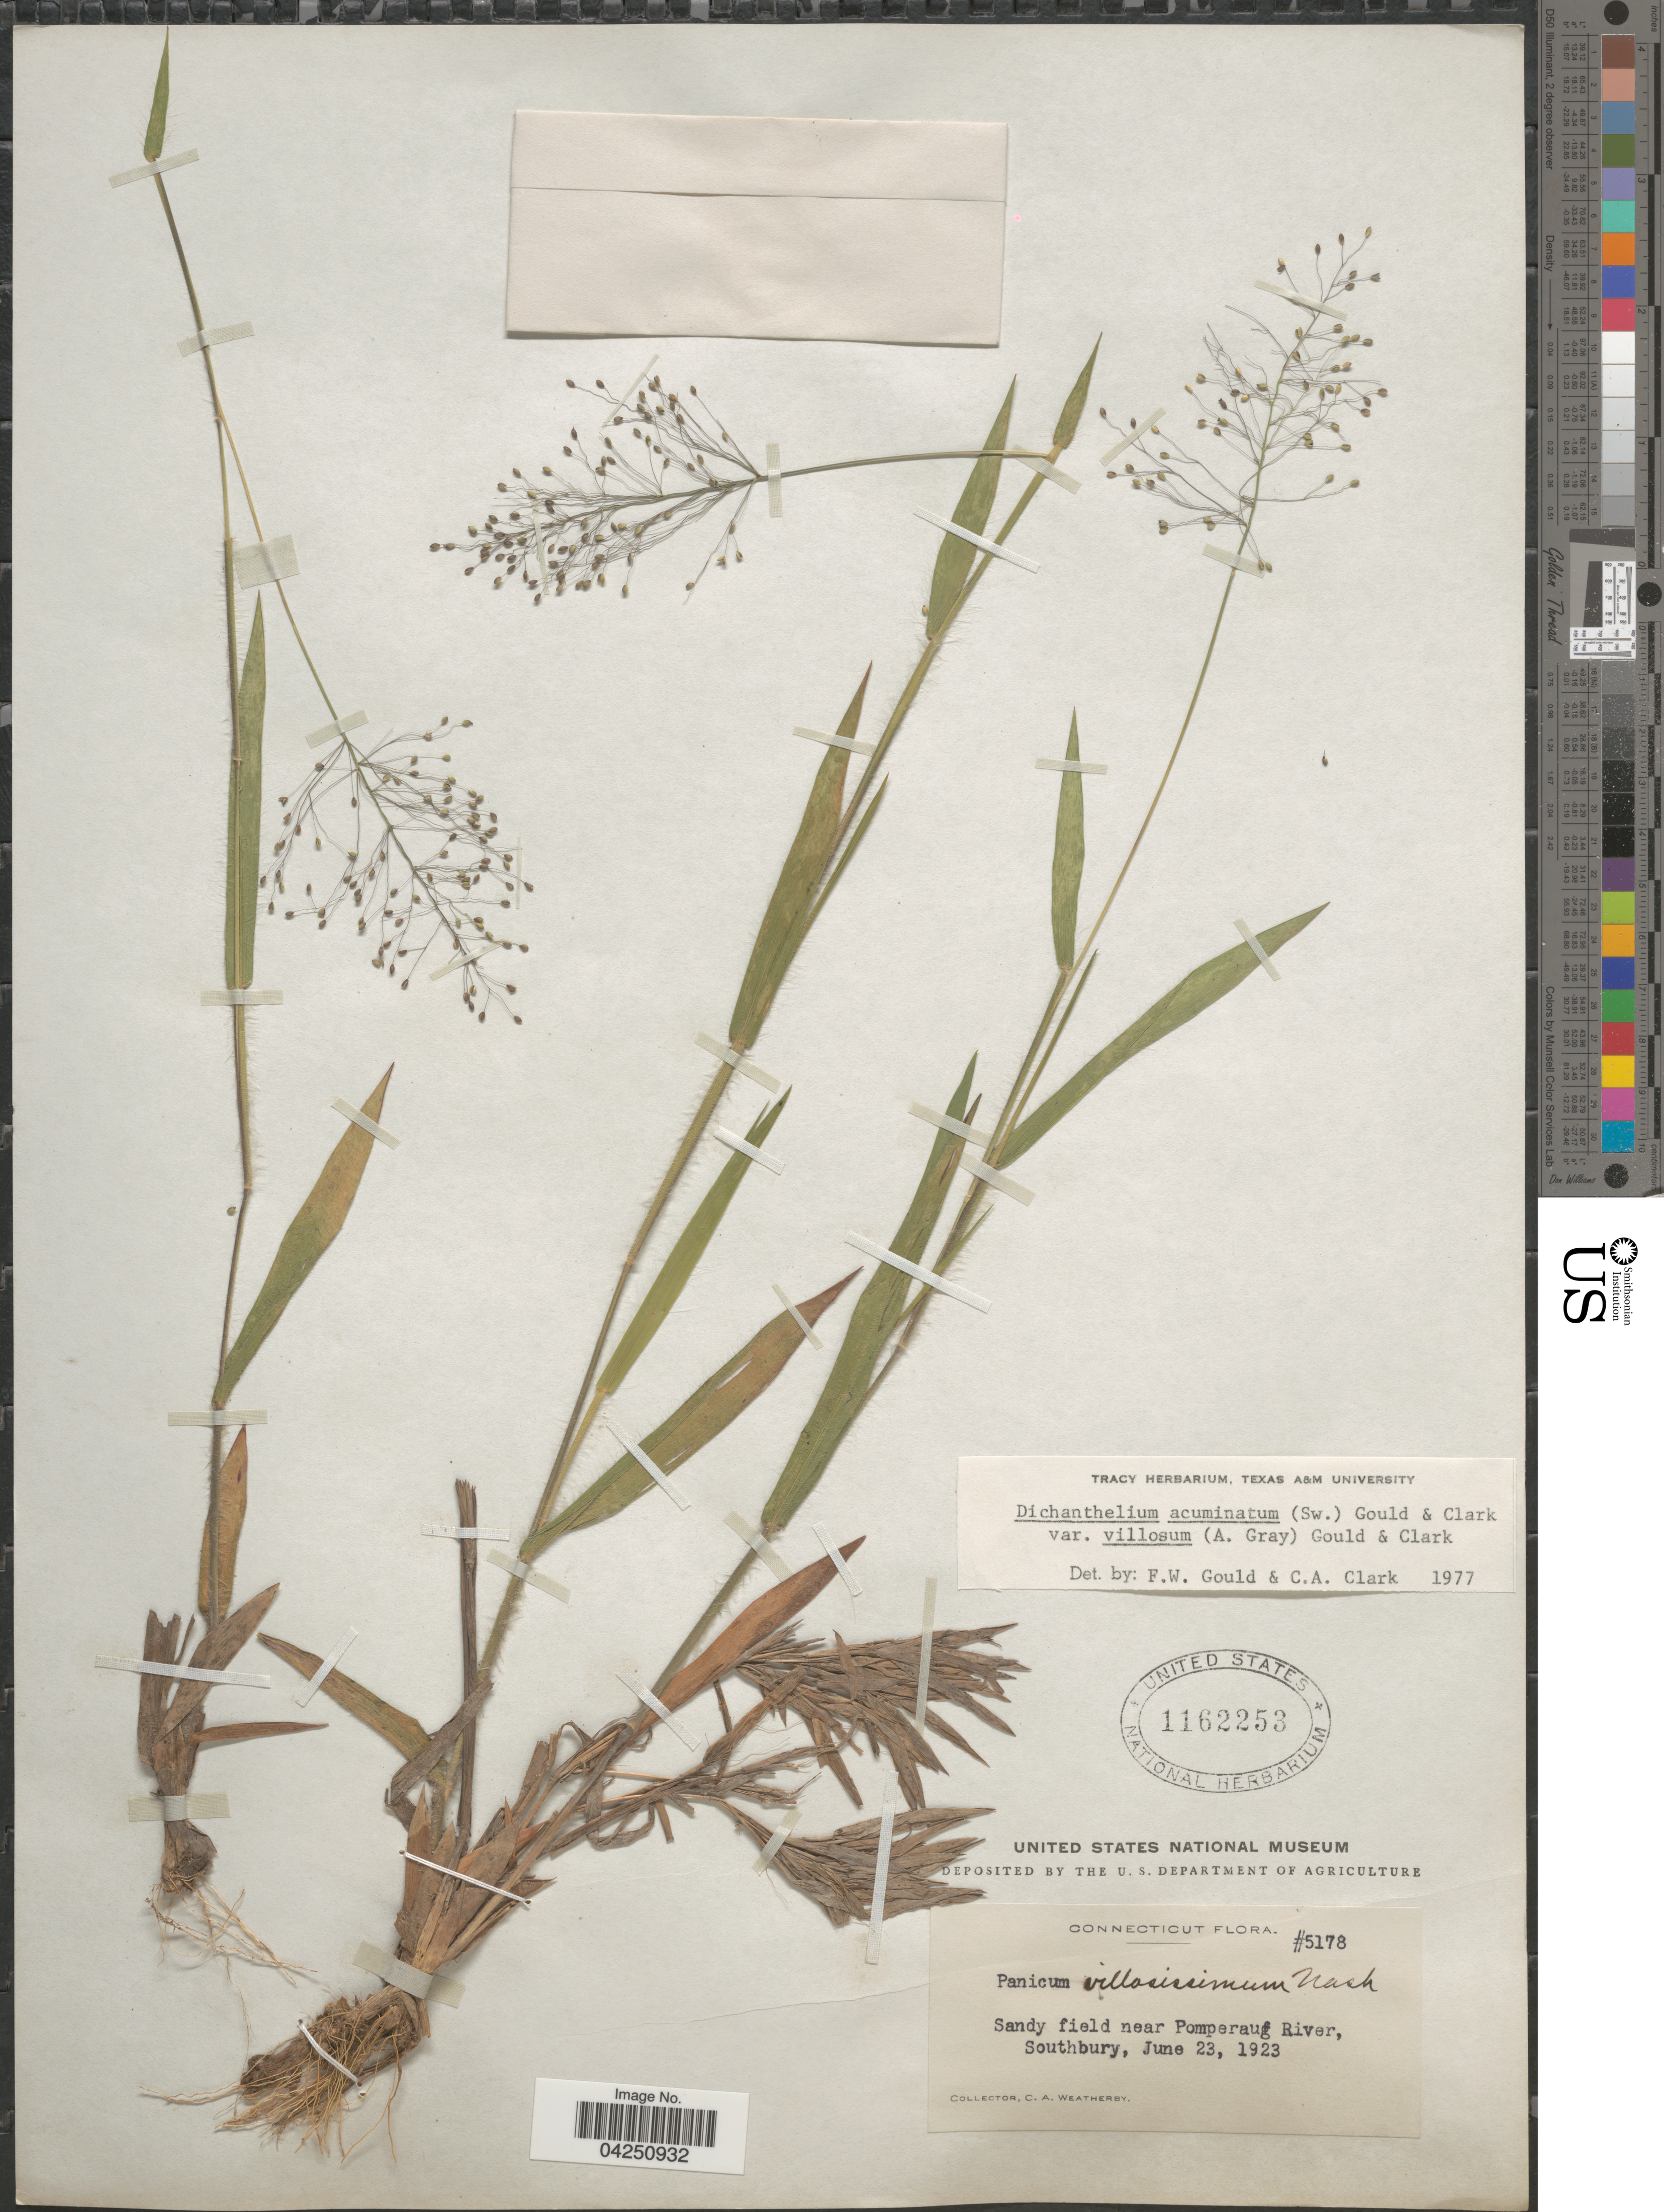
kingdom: Plantae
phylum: Tracheophyta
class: Liliopsida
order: Poales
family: Poaceae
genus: Dichanthelium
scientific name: Dichanthelium acuminatum var. acuminatum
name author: (Sw.) Gould & C.A. Clark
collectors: C. A. Weatherby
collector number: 5178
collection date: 1923-06-23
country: United States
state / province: Connecticut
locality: Sandy field near Pomperaug River, Southbury.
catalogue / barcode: US 1162253